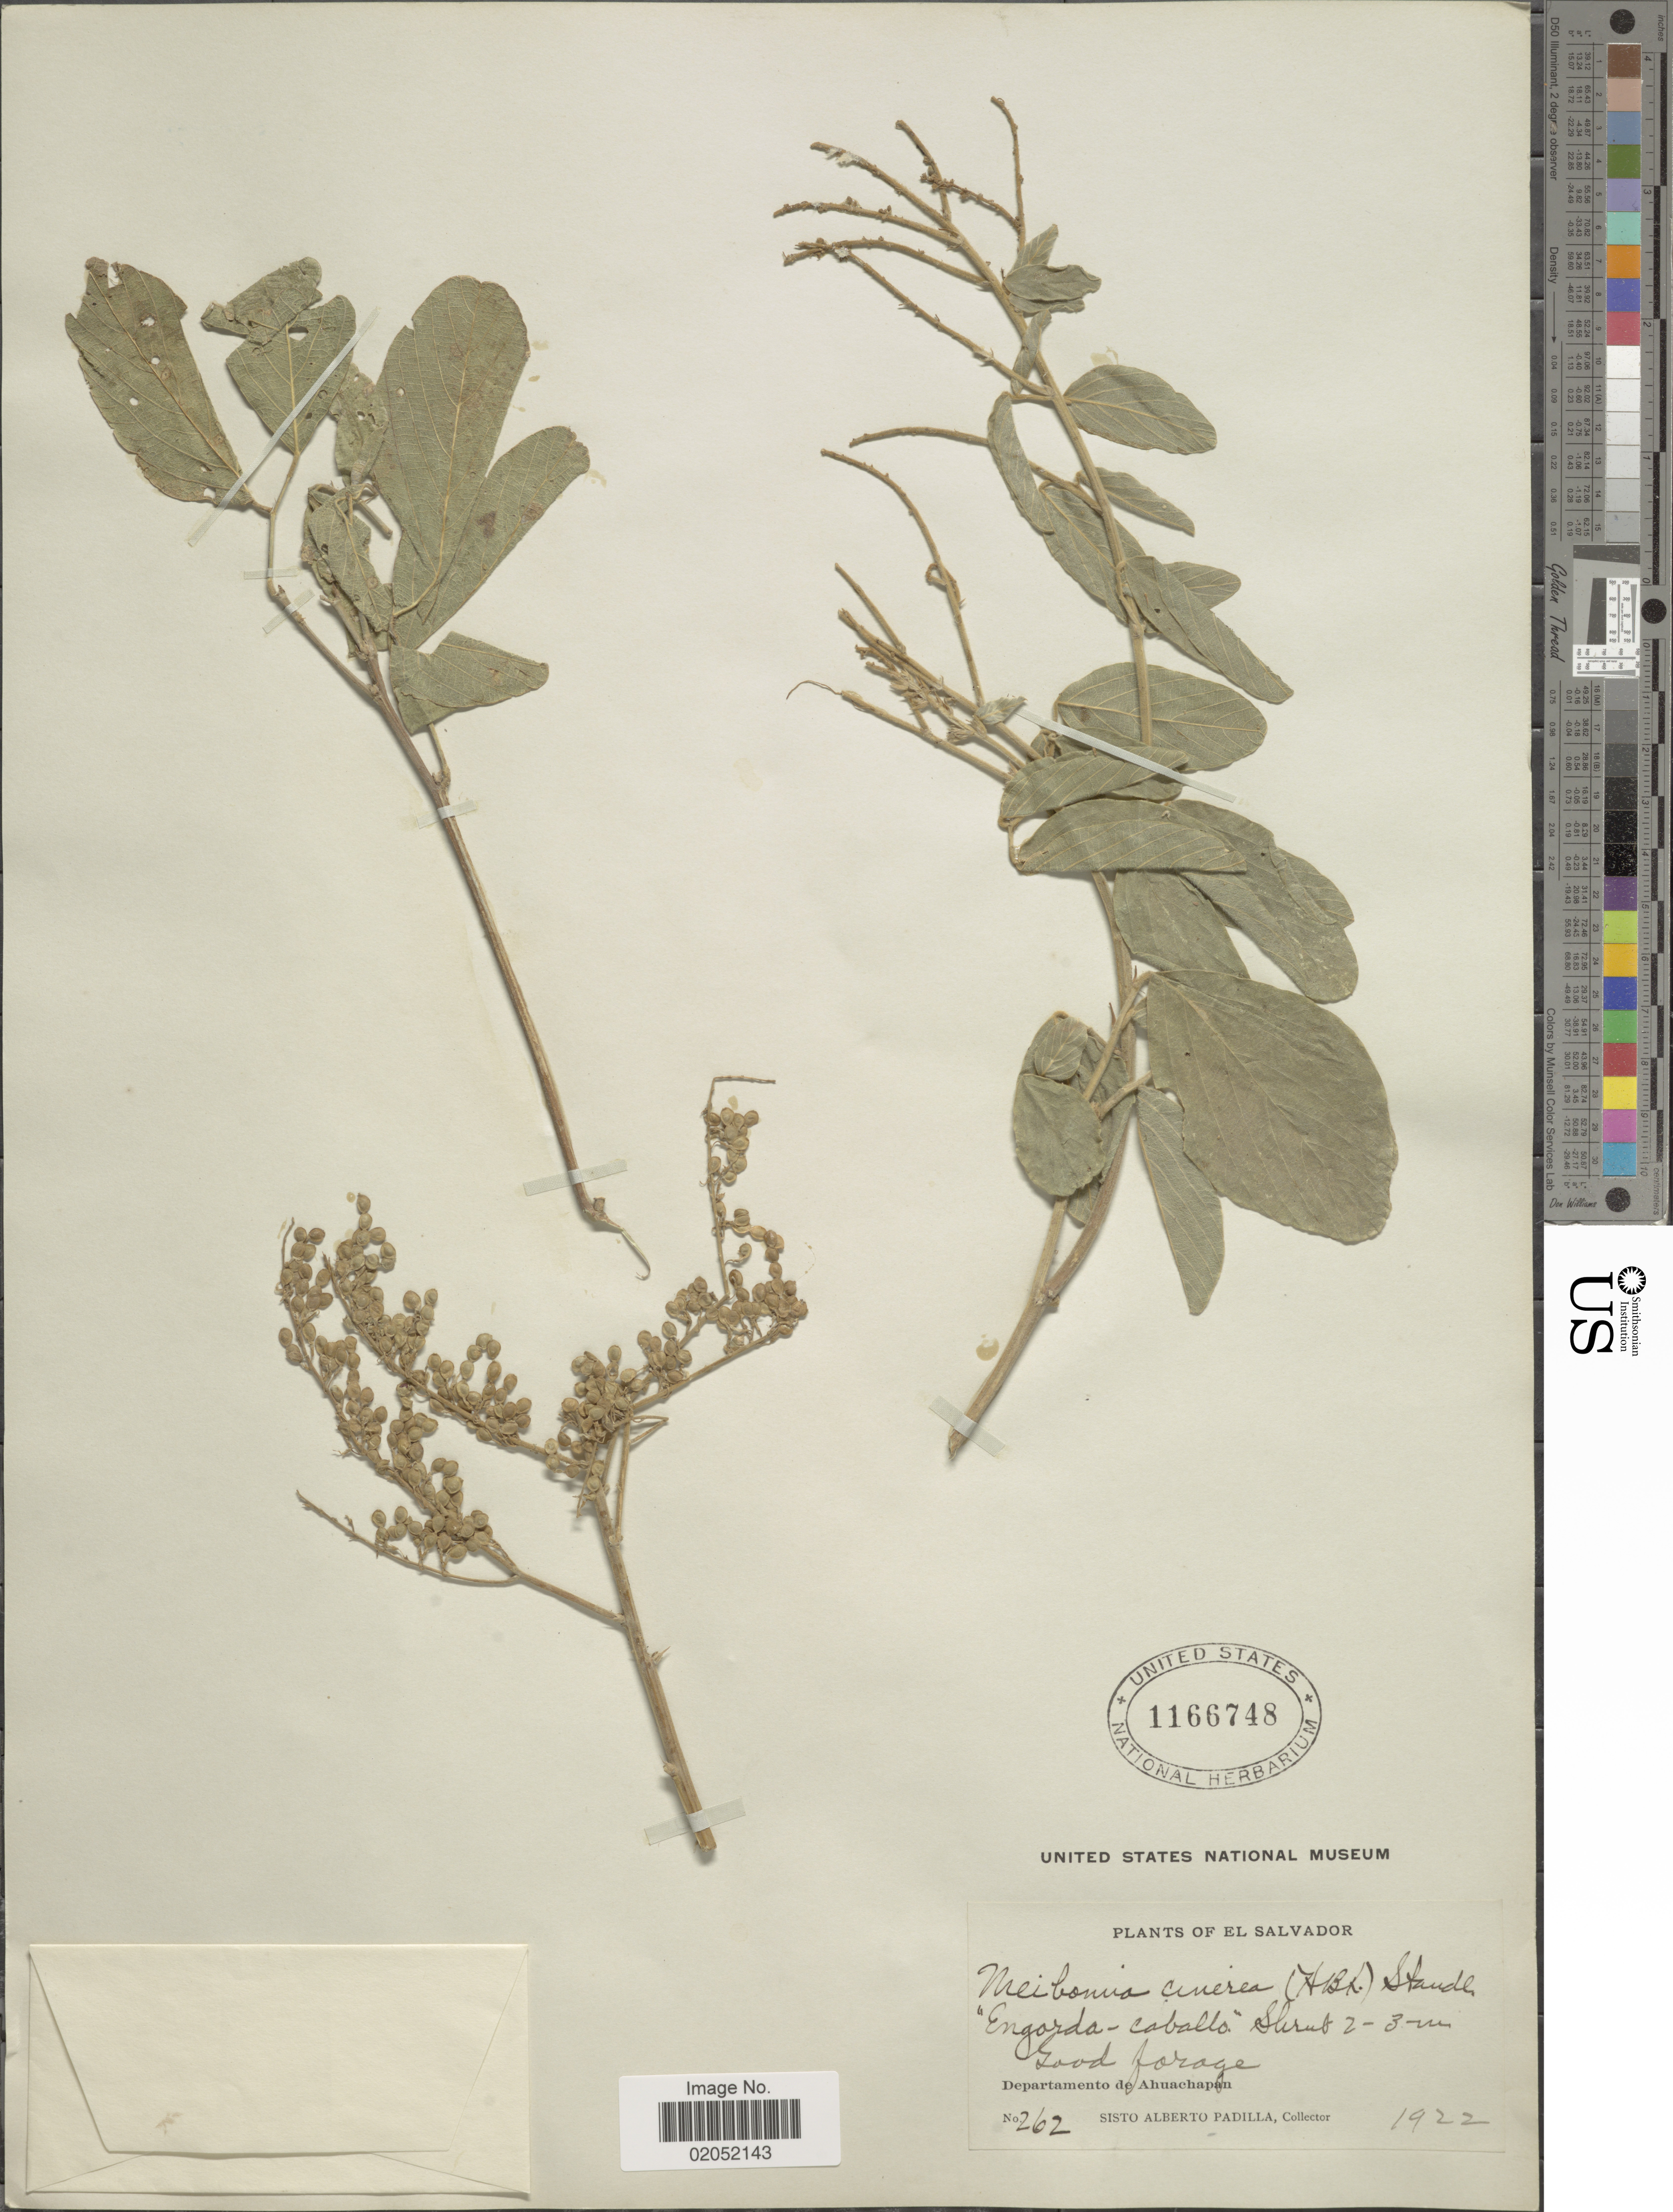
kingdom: Plantae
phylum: Tracheophyta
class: Magnoliopsida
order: Fabales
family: Fabaceae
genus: Desmodium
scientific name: Desmodium cinereum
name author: (Kunth) DC.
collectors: S. A. Padilla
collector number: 262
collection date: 1922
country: El Salvador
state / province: Ahuachapan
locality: Good Forage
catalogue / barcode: US 1166748